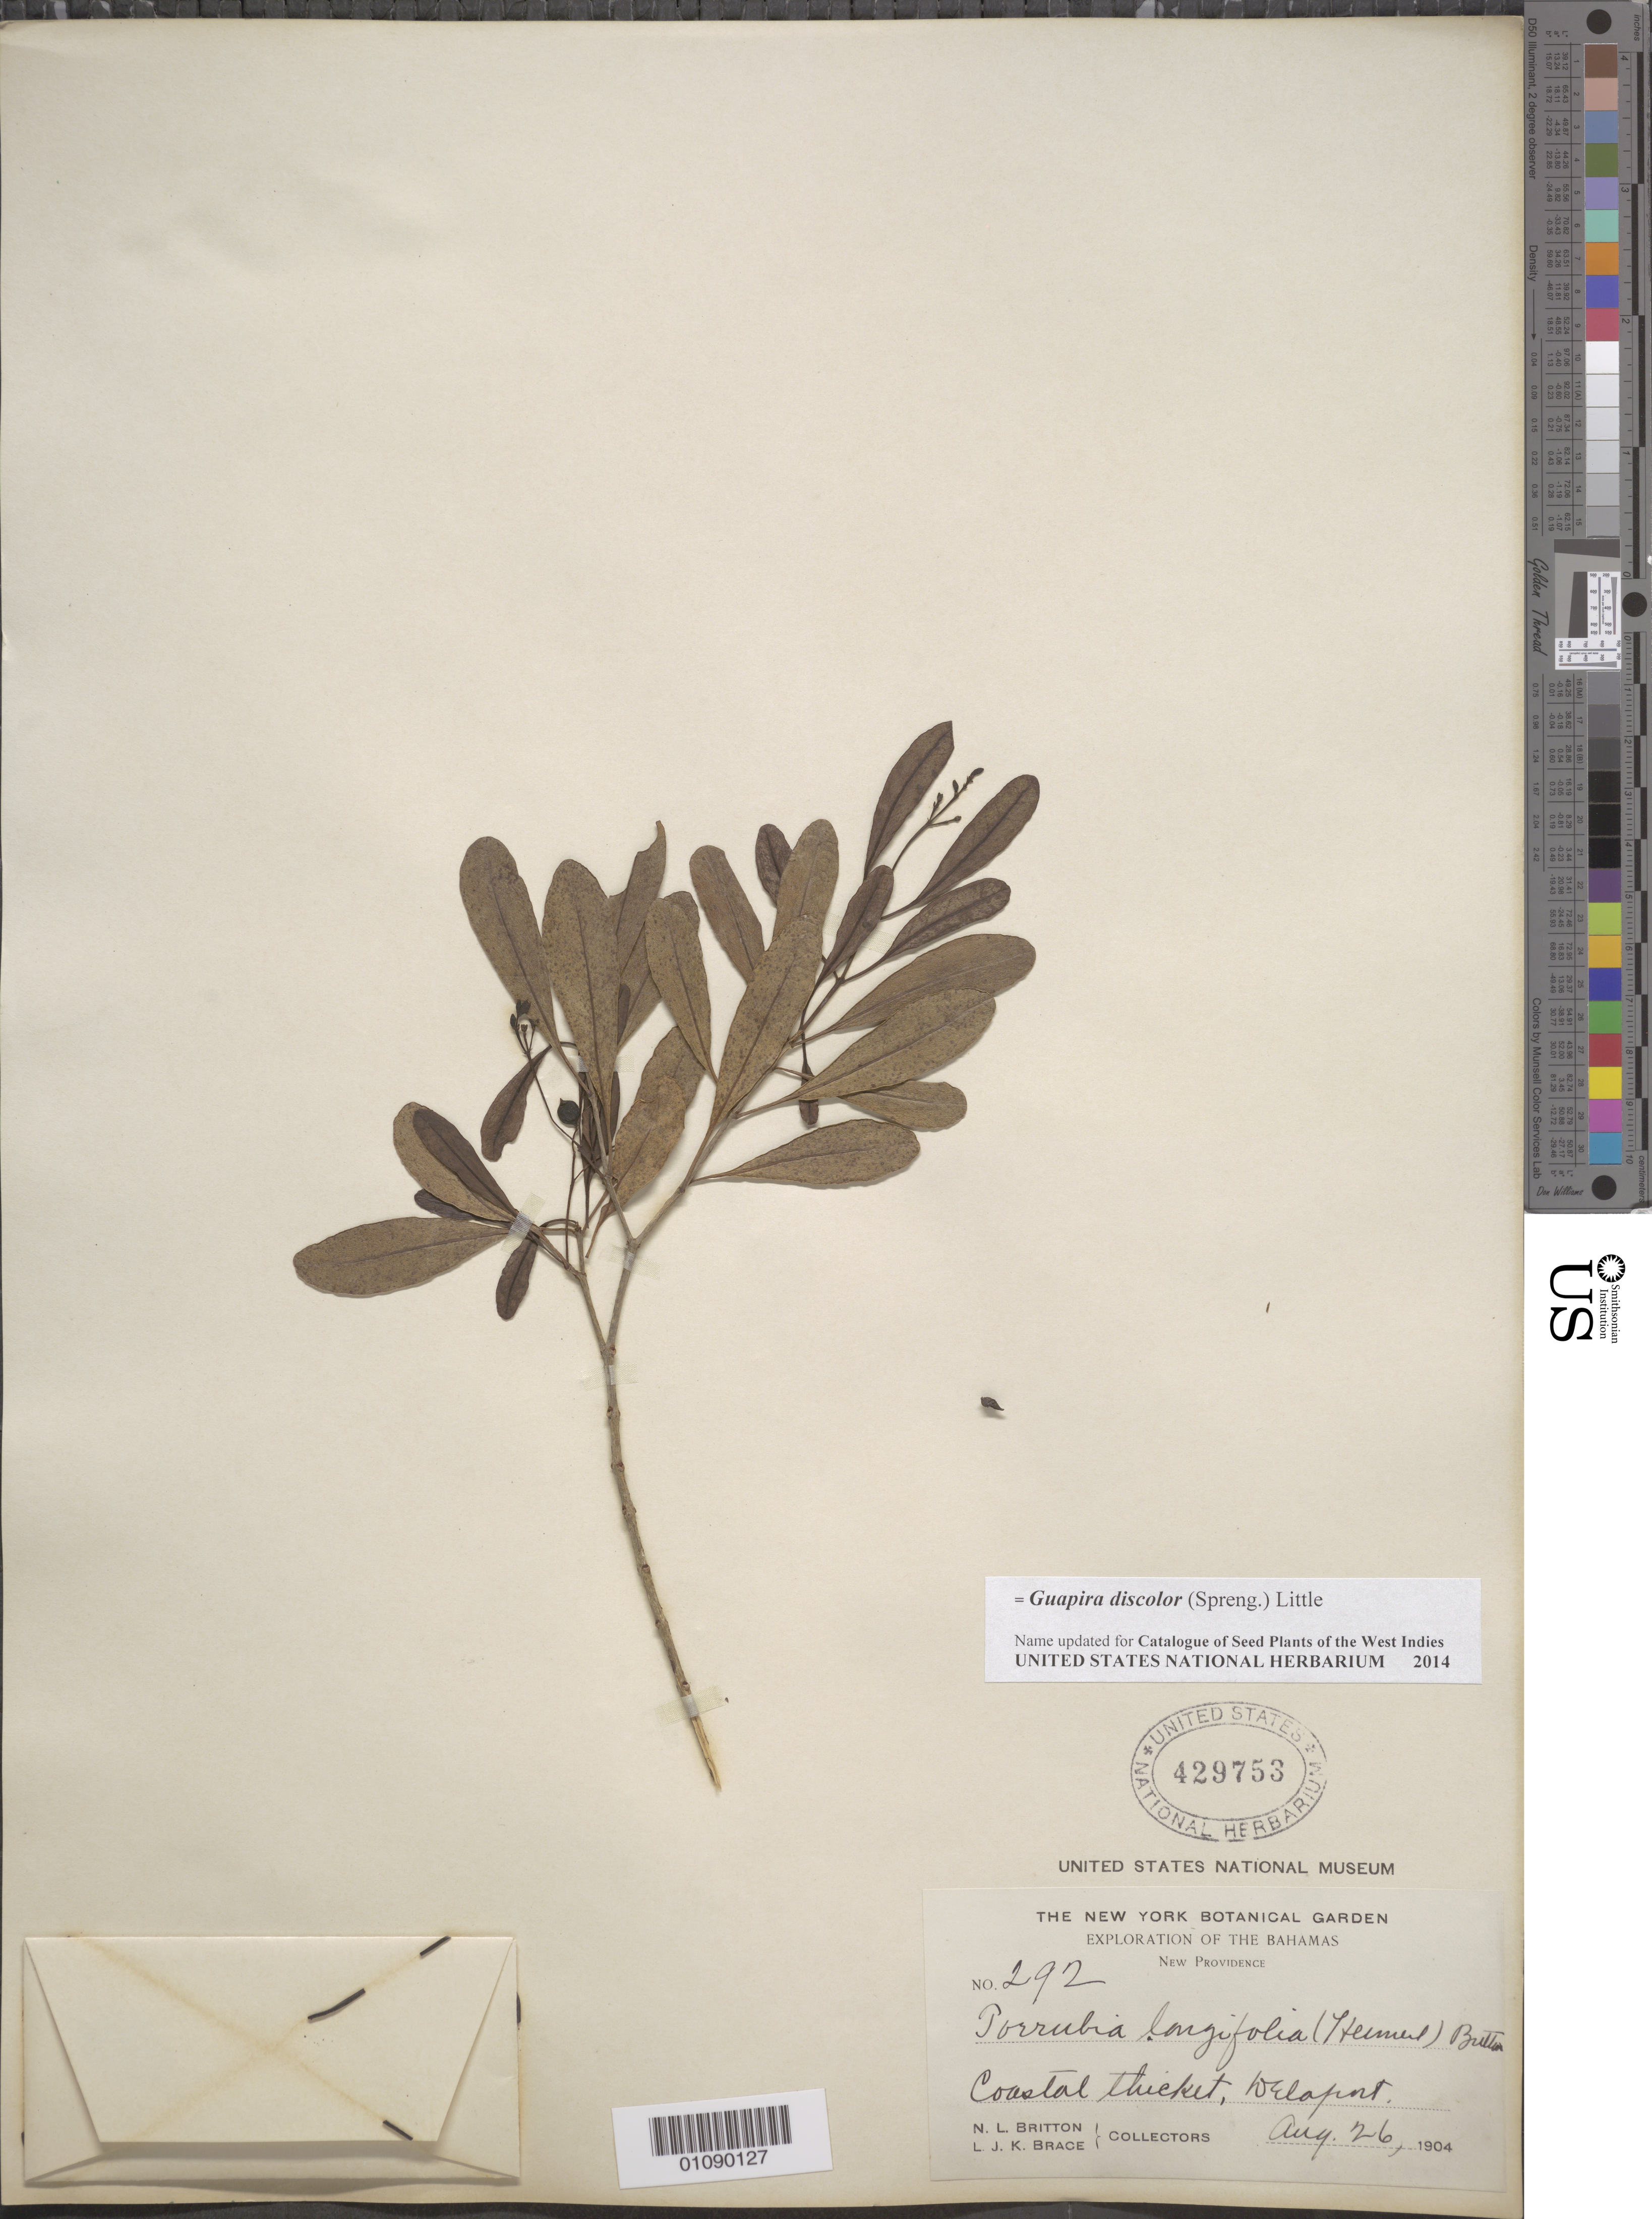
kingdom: Plantae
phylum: Tracheophyta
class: Magnoliopsida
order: Caryophyllales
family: Nyctaginaceae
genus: Guapira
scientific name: Guapira discolor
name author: (Spreng.) Little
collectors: N. Britton & L. J. K. Brace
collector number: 292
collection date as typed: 26 Aug 1904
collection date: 1904-08-26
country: Bahamas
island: New Providence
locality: Welaport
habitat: Coastal thicket.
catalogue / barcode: US 429753